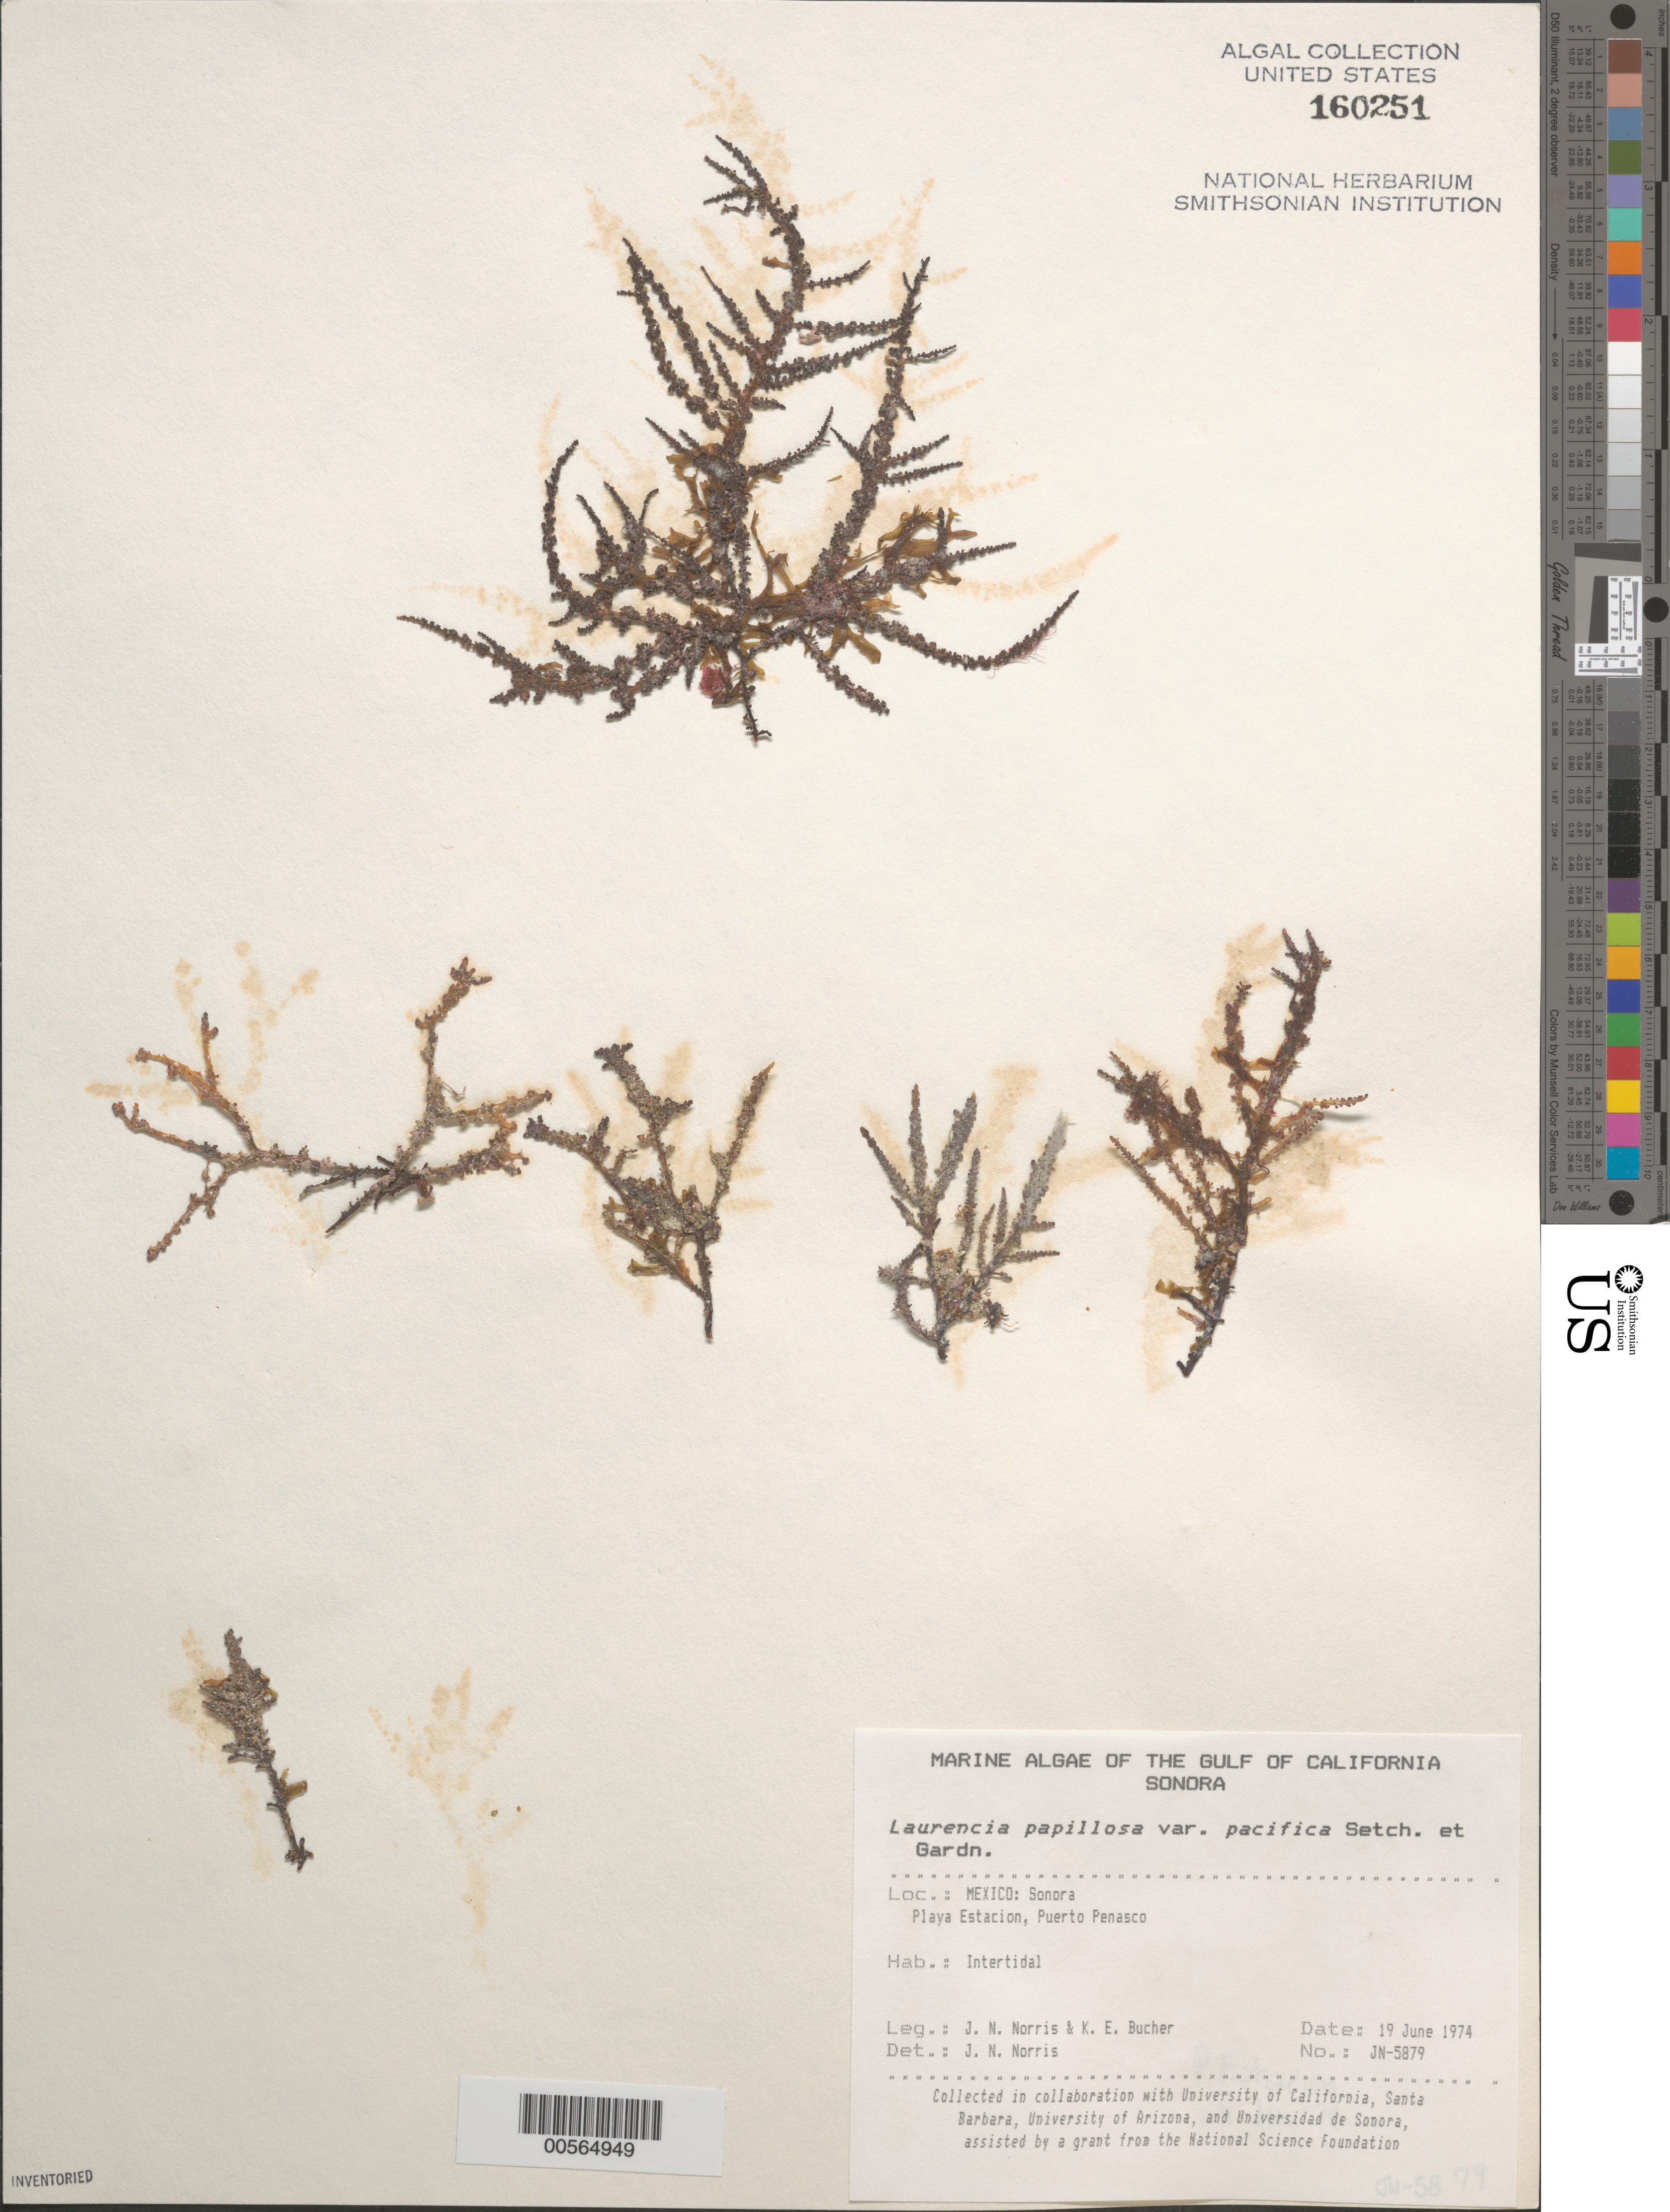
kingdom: Plantae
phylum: Rhodophyta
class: Florideophyceae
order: Ceramiales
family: Rhodomelaceae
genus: Palisada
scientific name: Palisada perforata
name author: (Bory) K.W. Nam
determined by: Algae name updating Project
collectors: J. N. Norris & K. E. Bucher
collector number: JN-5879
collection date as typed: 19 Jun 1974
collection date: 1974-06-19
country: Mexico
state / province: Sonora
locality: Playa Estacion, Puerto Penasco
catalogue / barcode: US 160251